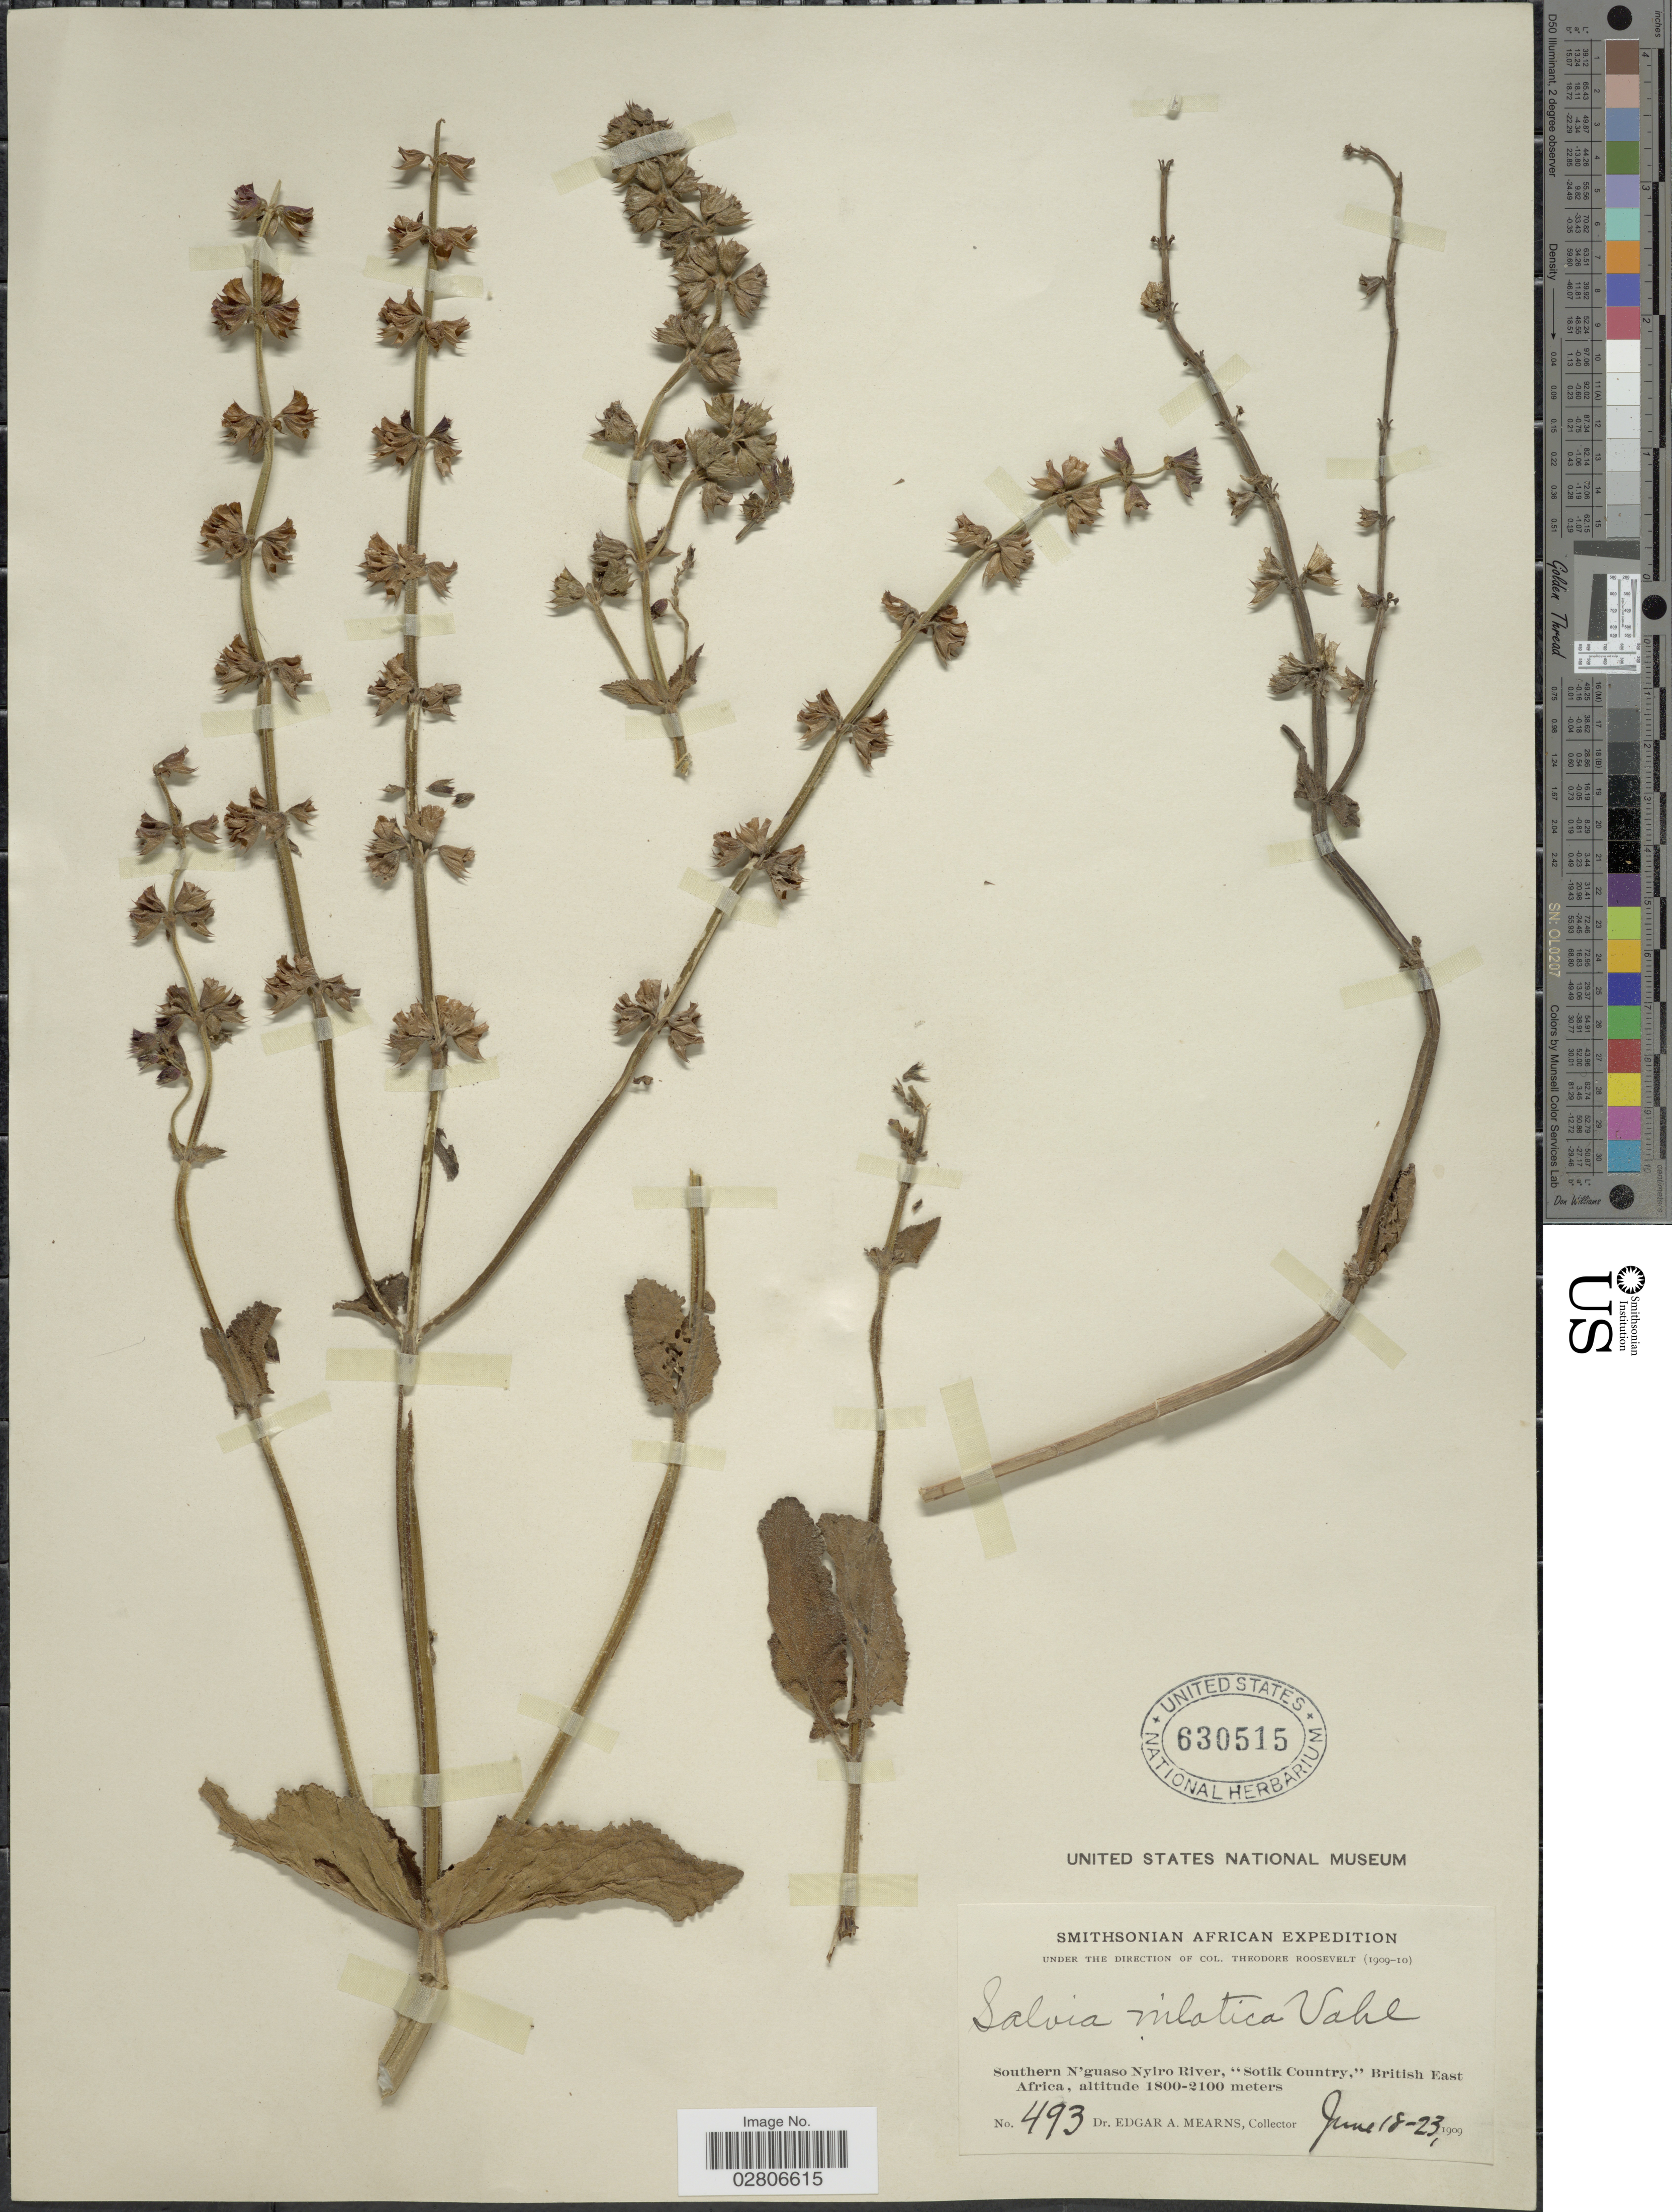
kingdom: Plantae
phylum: Tracheophyta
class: Magnoliopsida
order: Lamiales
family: Lamiaceae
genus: Salvia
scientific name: Salvia nilotica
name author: Juss. ex Jacq.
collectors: E. A. Mearns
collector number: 493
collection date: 1909-06-18/1909-06-23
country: Kenya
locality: Southern N'guaso Nyiro River, "Sotik Country," British East Africa.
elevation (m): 1800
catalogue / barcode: US 630515